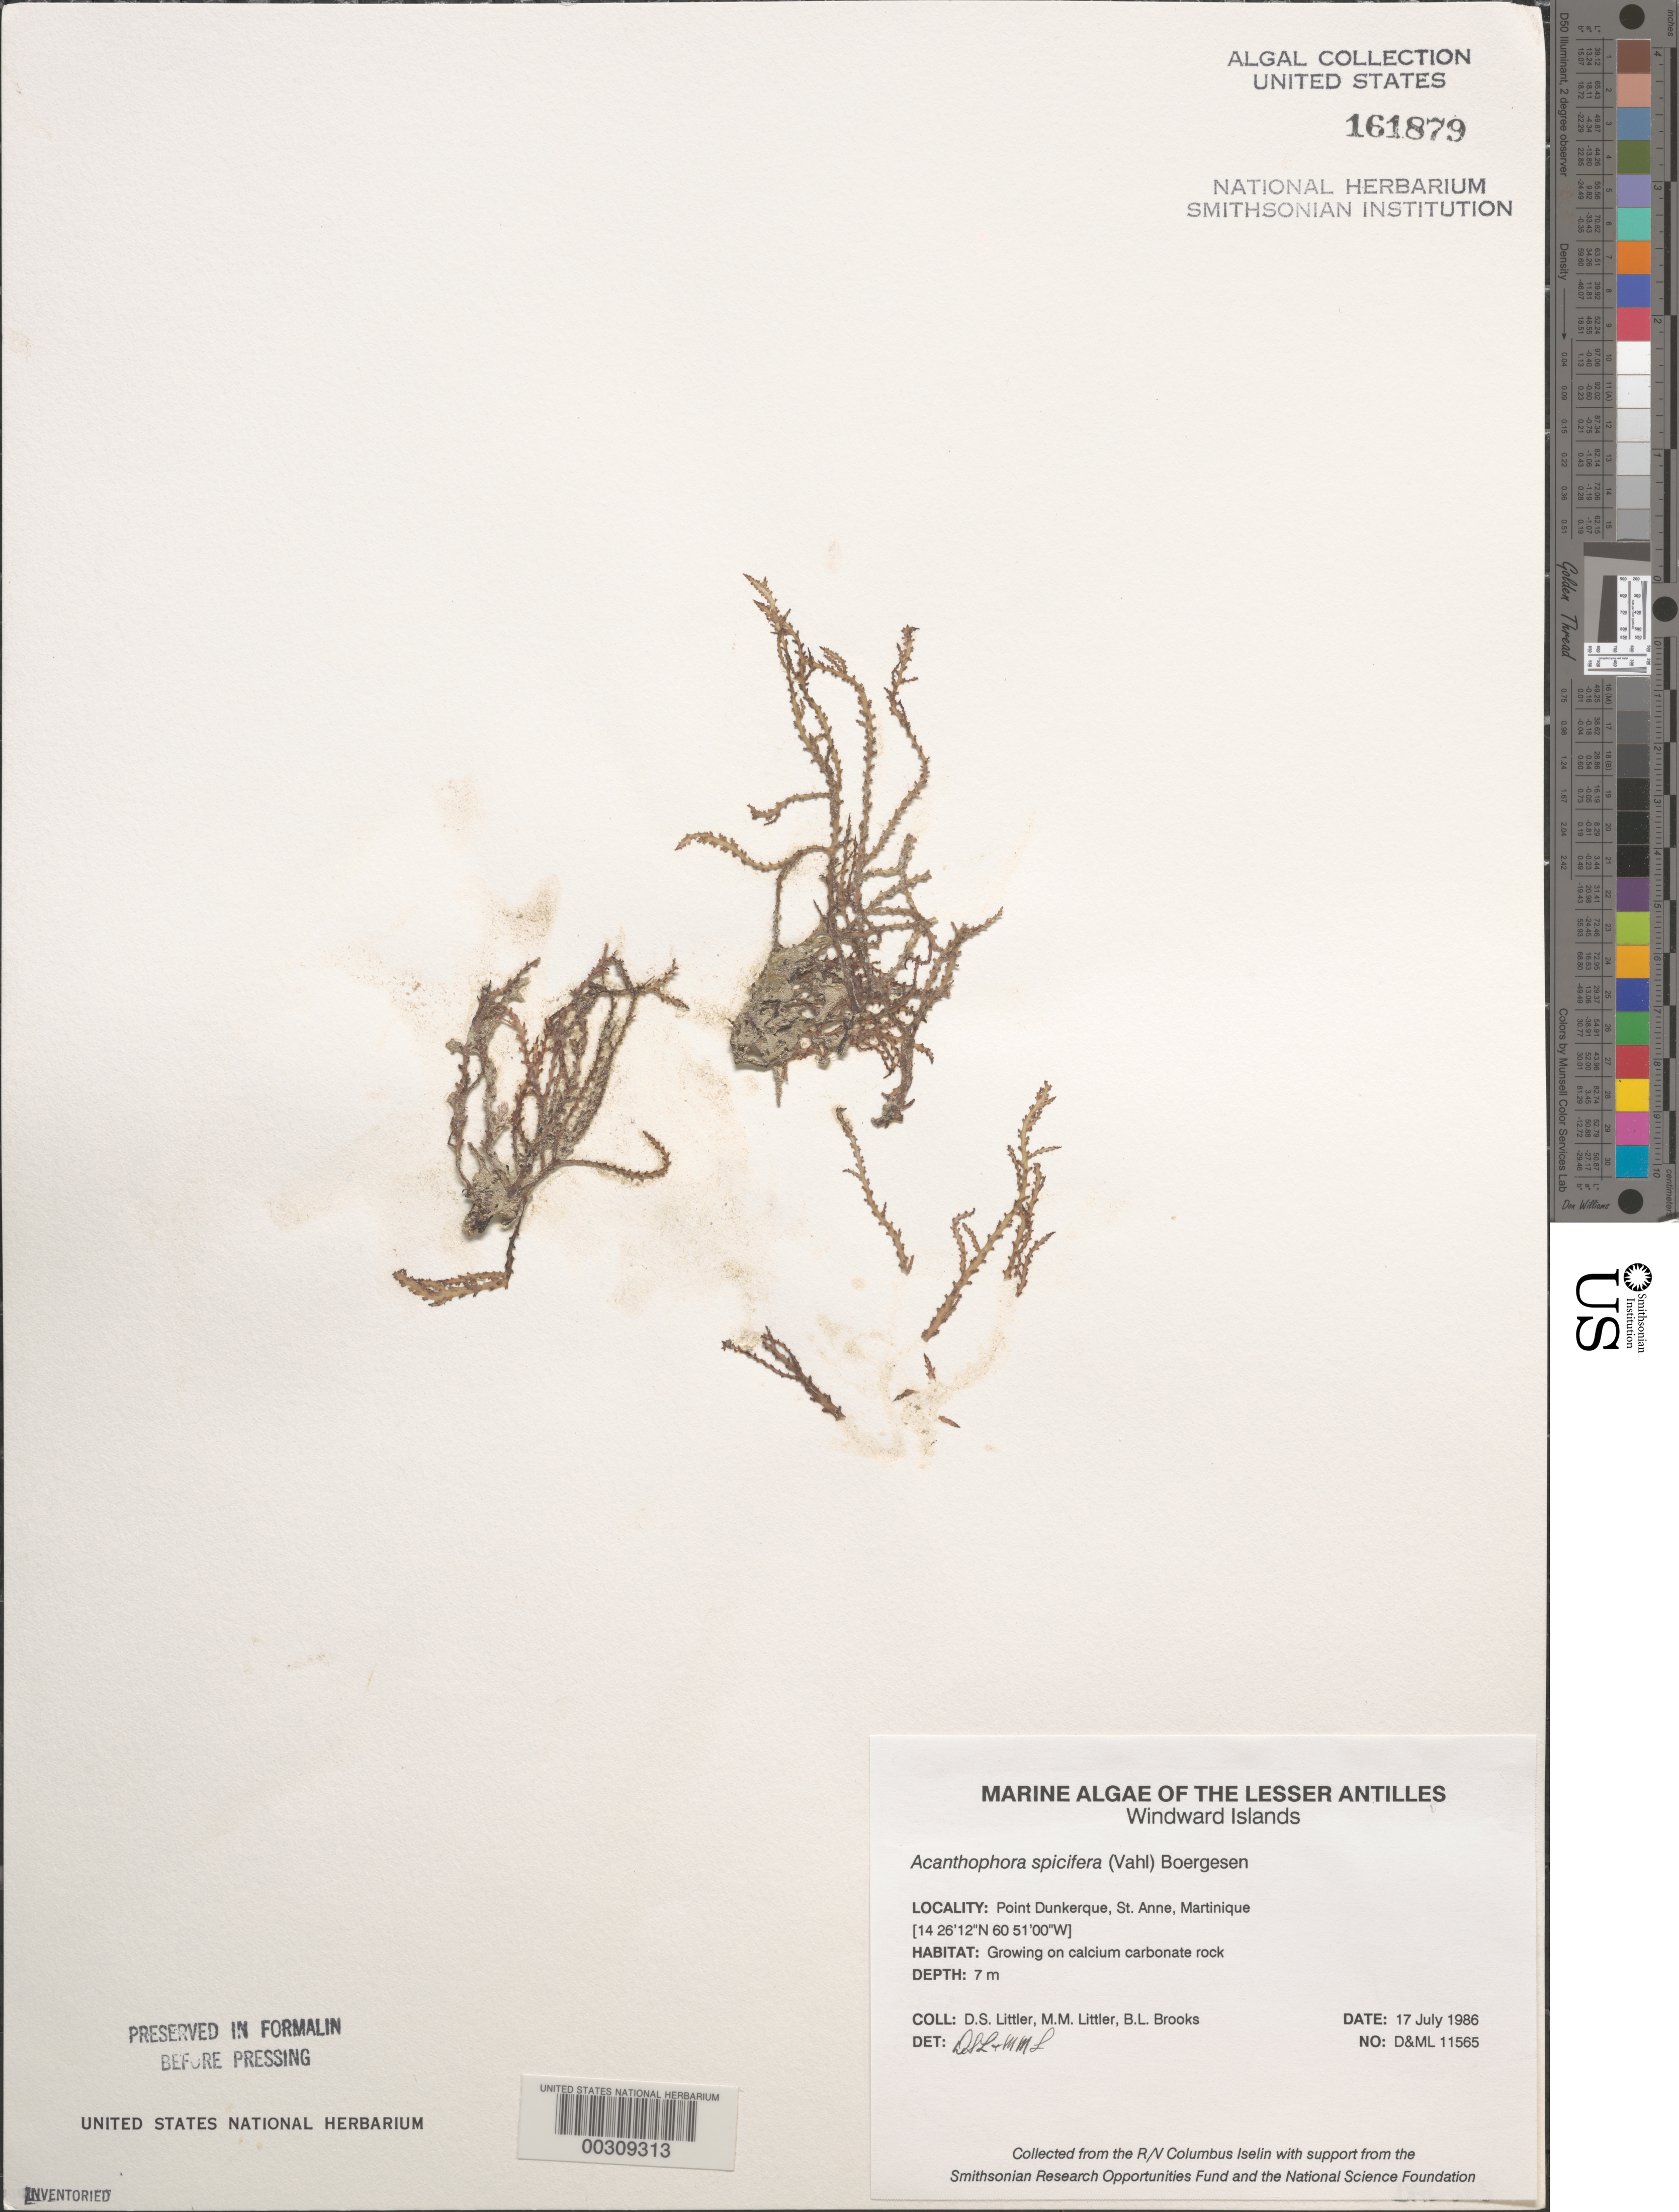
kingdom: Plantae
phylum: Rhodophyta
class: Florideophyceae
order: Ceramiales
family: Rhodomelaceae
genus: Acanthophora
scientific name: Acanthophora spicifera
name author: (Vahl) Børgesen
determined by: Littler, D. S.; Littler, M. M.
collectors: D. S. Littler, M. M. Littler & B. Brooks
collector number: D&ML 11565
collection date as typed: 17 Jul 1986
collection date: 1986-07-17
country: Martinique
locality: Pointe Dunkerque, St. Anne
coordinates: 14 26' 12" N, 60 51' 00" W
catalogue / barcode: US 161879